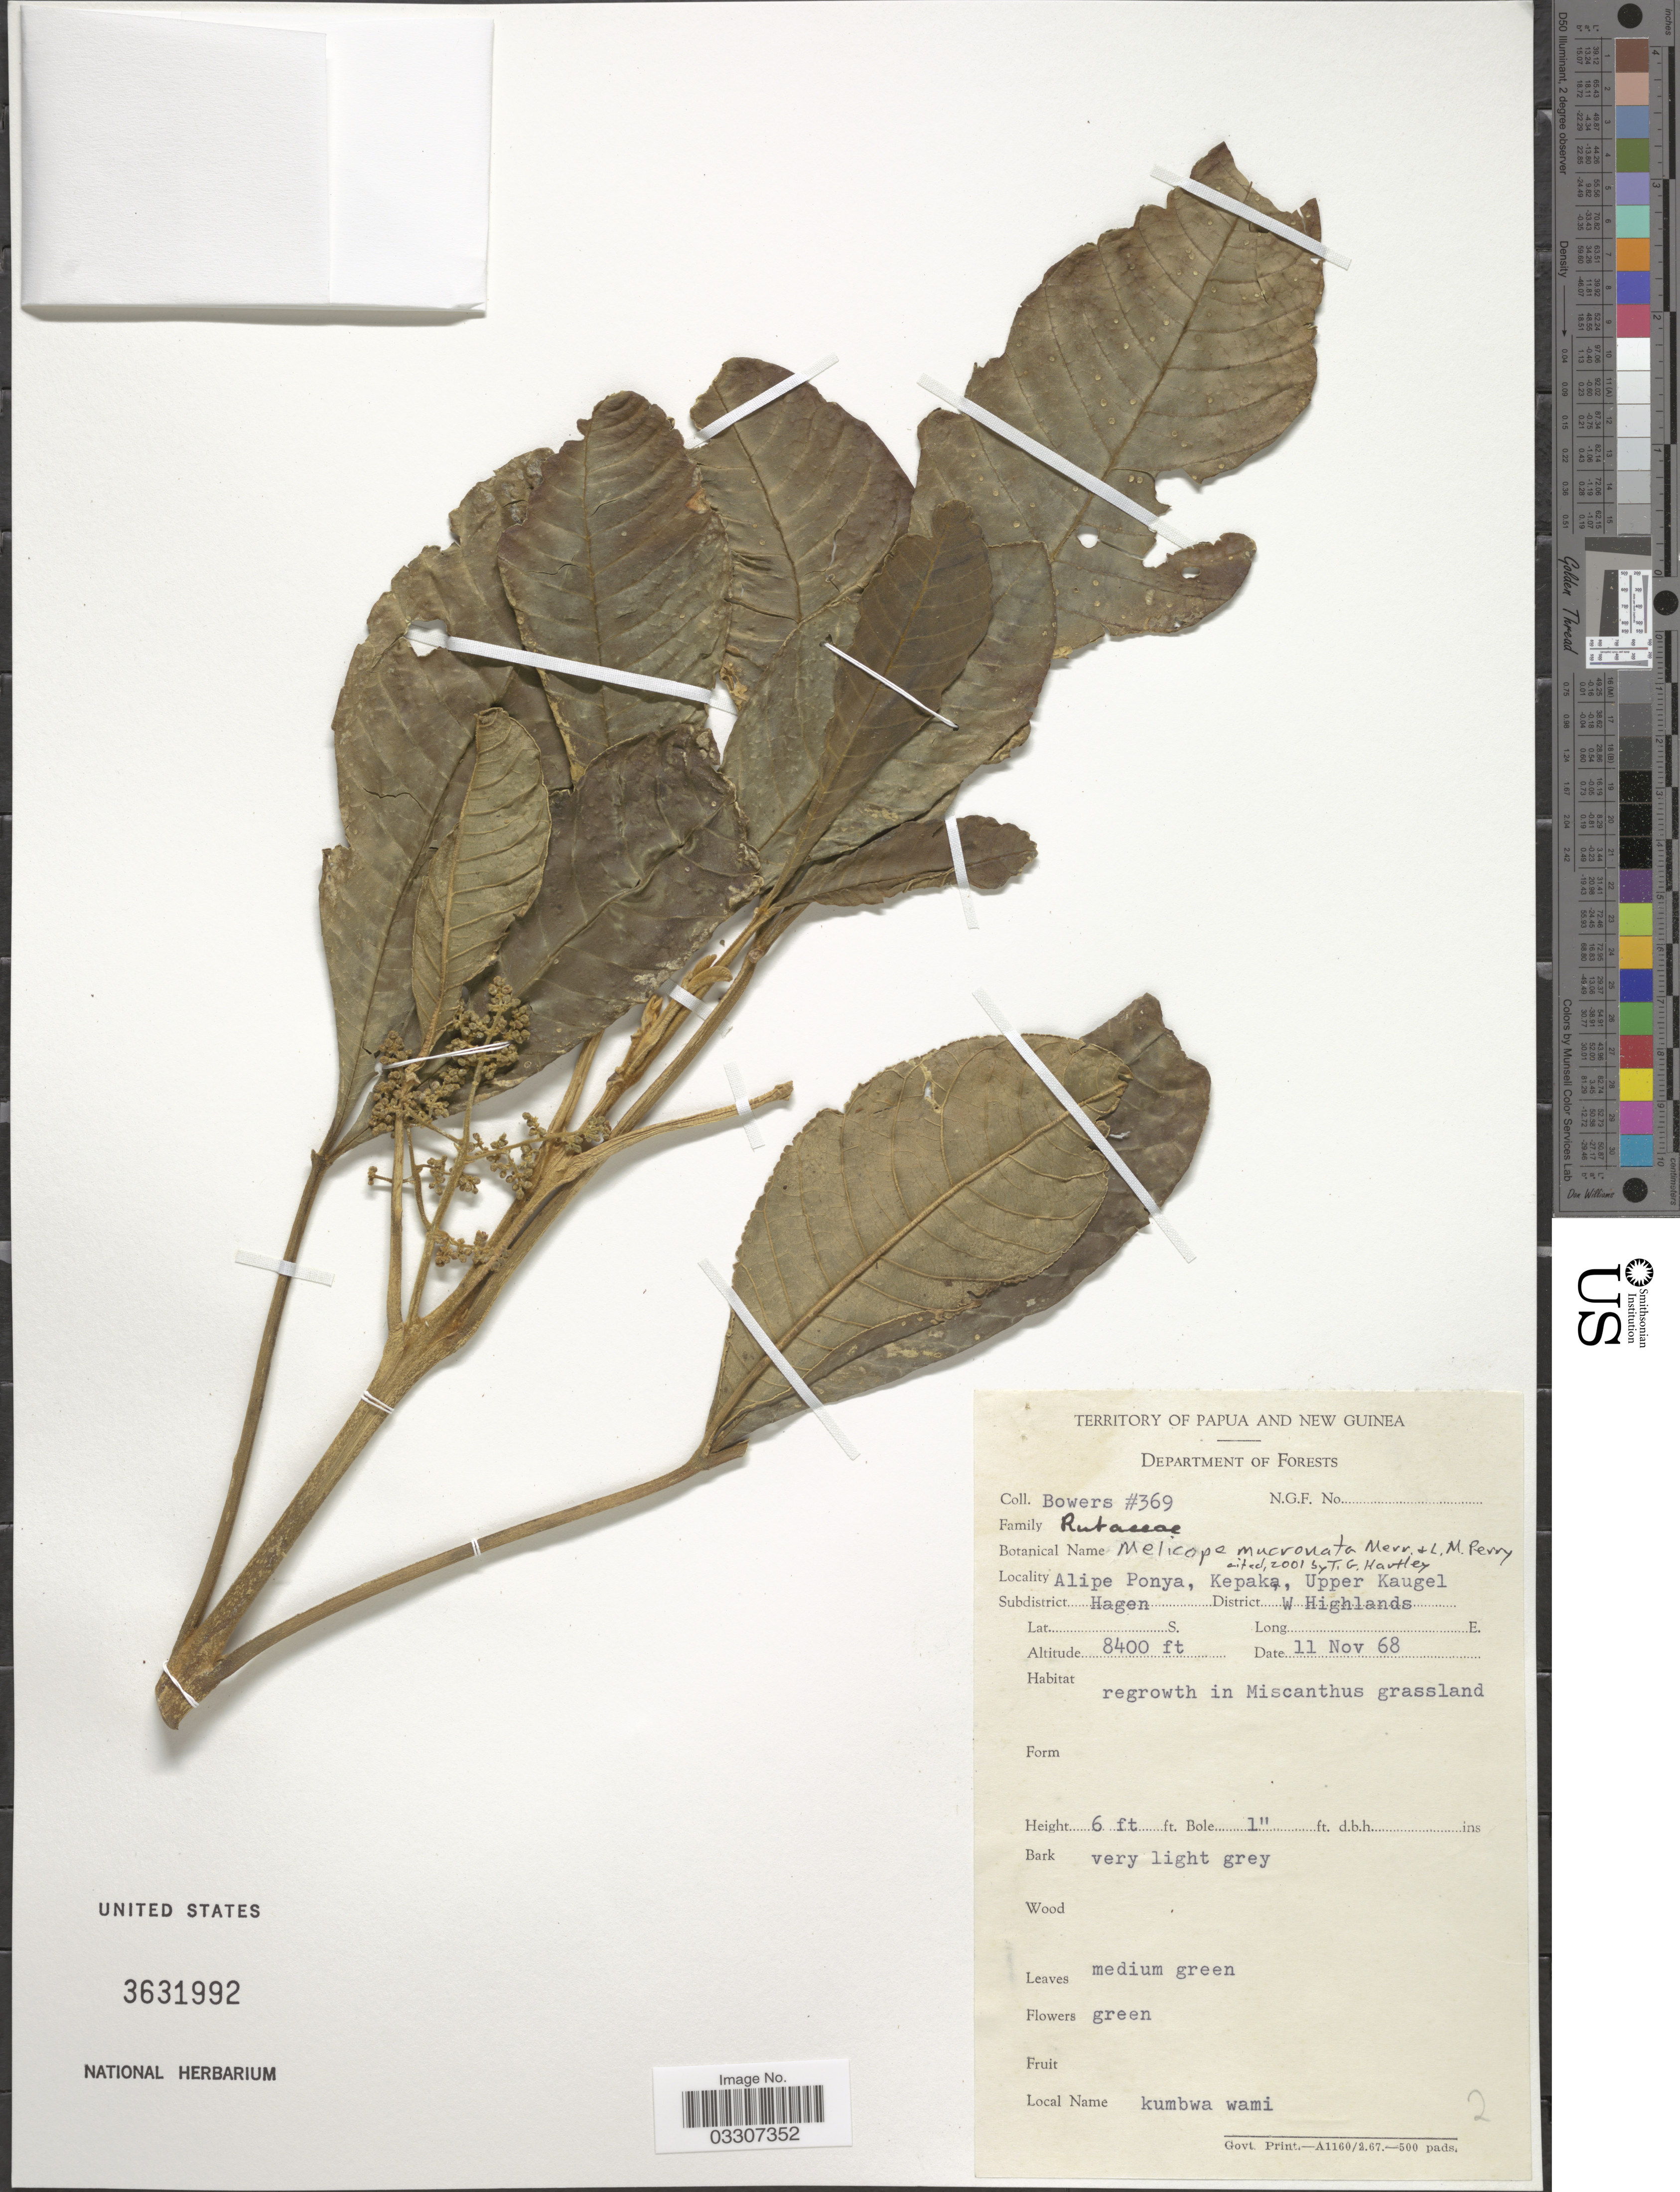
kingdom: Plantae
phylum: Tracheophyta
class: Magnoliopsida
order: Sapindales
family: Rutaceae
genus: Melicope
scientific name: Melicope mucronata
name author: Merr. & L.M. Perry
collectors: -. Bowers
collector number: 369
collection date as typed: Transcribed d/m/y: 11/11/68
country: Papua New Guinea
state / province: Western Highlands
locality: Alipe Ponya, Kepaka, Upper Kaugel. Subdistrict Hagen. District W Highlands.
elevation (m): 2560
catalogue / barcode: US 3631992